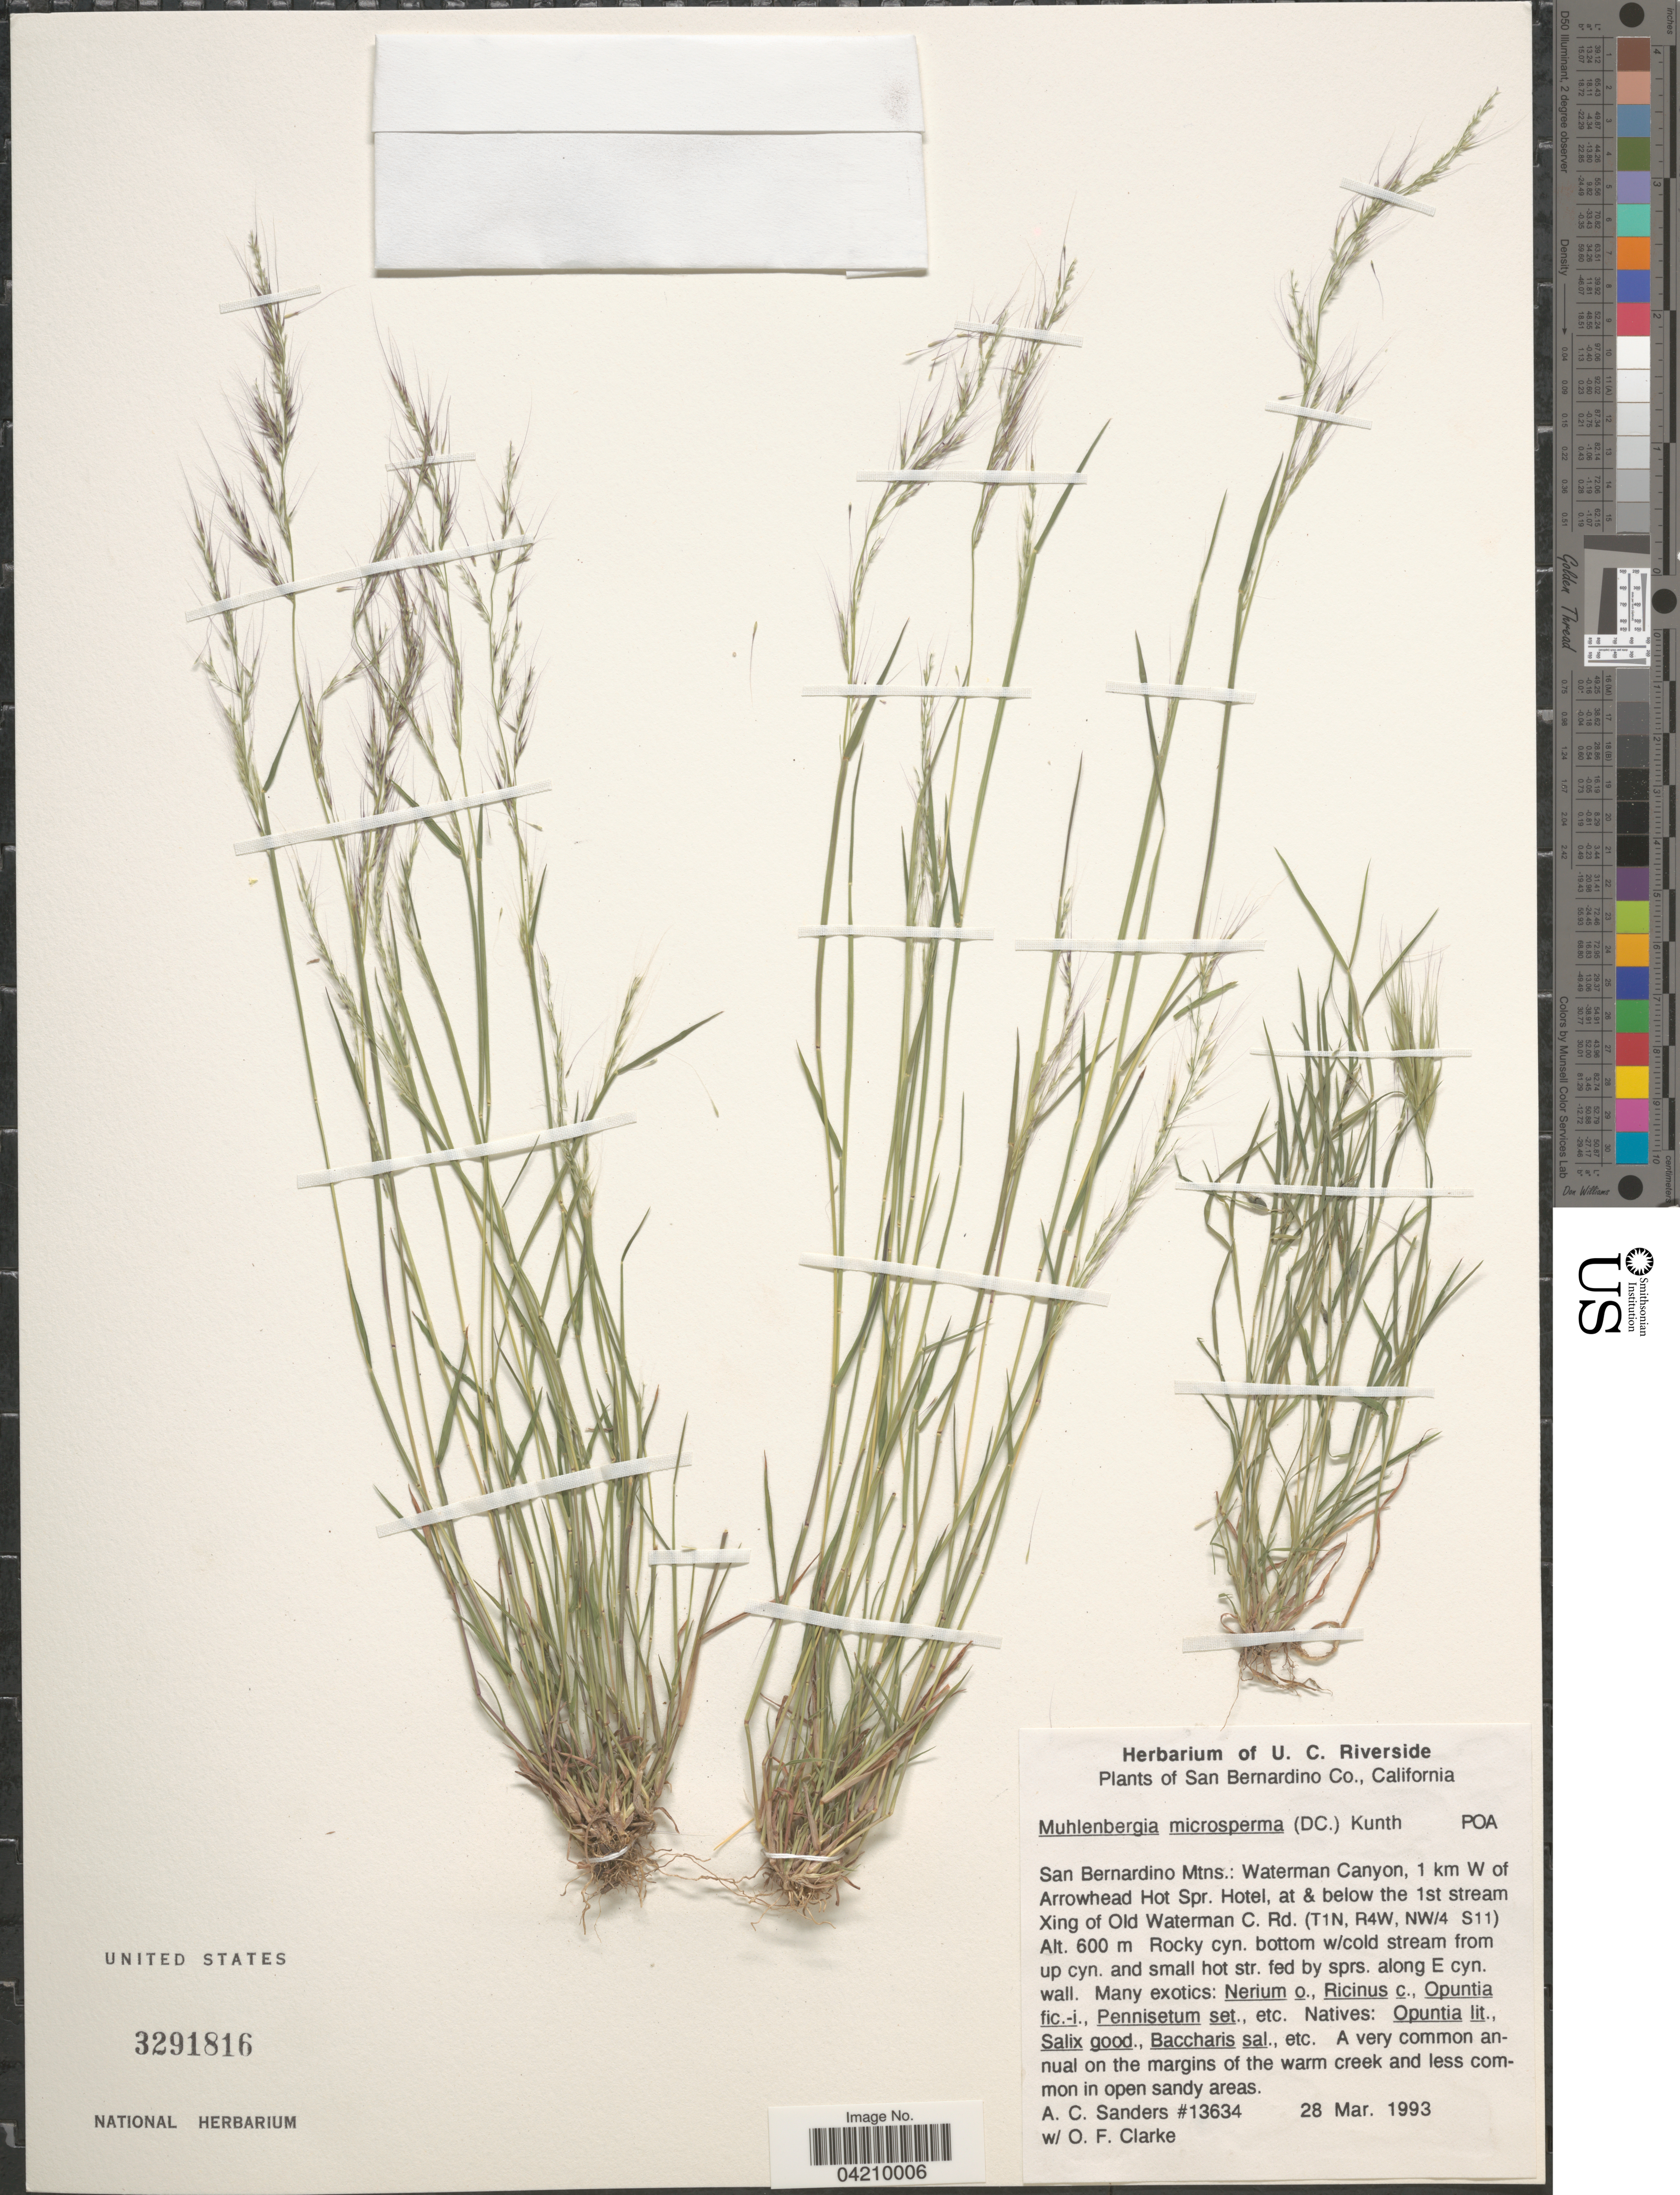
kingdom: Plantae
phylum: Tracheophyta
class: Liliopsida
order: Poales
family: Poaceae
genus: Muhlenbergia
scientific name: Muhlenbergia microsperma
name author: (DC.) Kunth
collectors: A. Sanders & O. F. Clarke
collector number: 13634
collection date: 1993-03-28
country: United States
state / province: California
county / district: San Bernardino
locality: San Bernardino Co. San Bernardino Mtns.: Waterman Canyon, 1 km W of Arrowhead Hot Spr. Hotel, at & below the 1st stream Xing of Old Waterman C. Rd. (T1N, R4W, NW/4 S11).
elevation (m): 600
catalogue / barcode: US 3291816